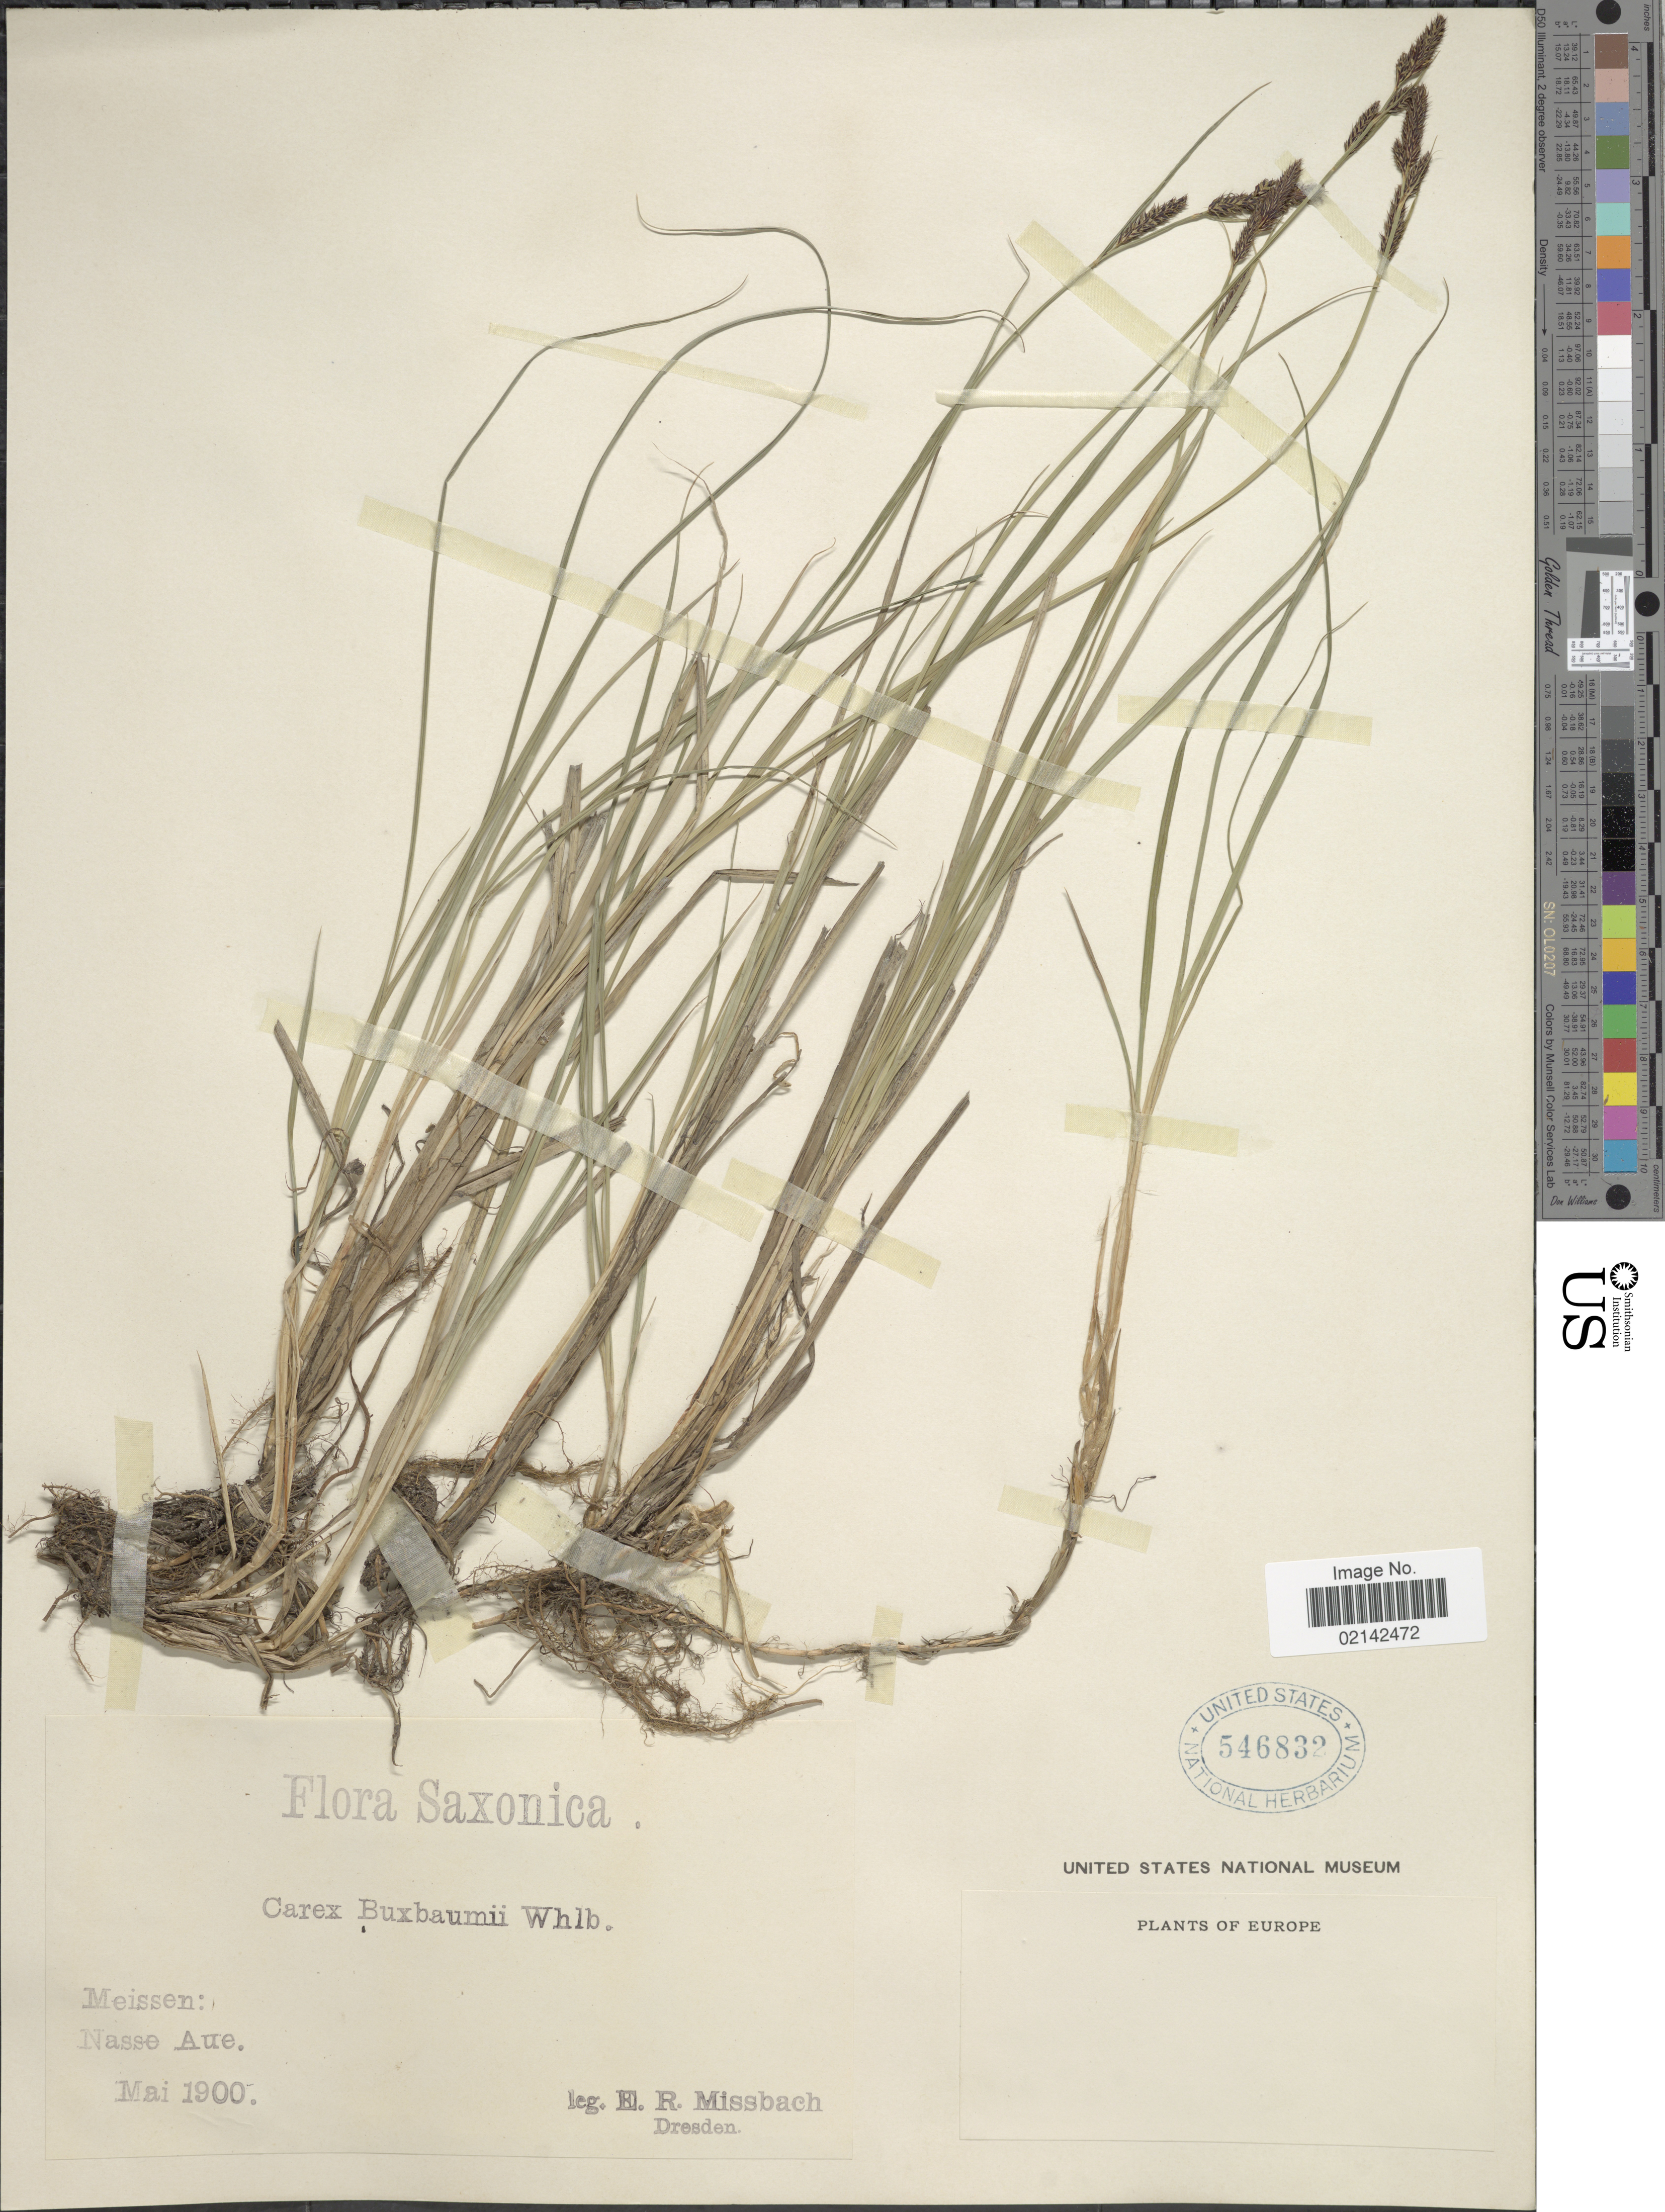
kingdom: Plantae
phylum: Tracheophyta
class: Liliopsida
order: Poales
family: Cyperaceae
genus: Carex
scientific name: Carex buxbaumii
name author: Wahlenb.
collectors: E. Missbach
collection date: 1900-05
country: Germany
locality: Saxonica, Meissen: Nasse Aue.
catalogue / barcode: US 546832